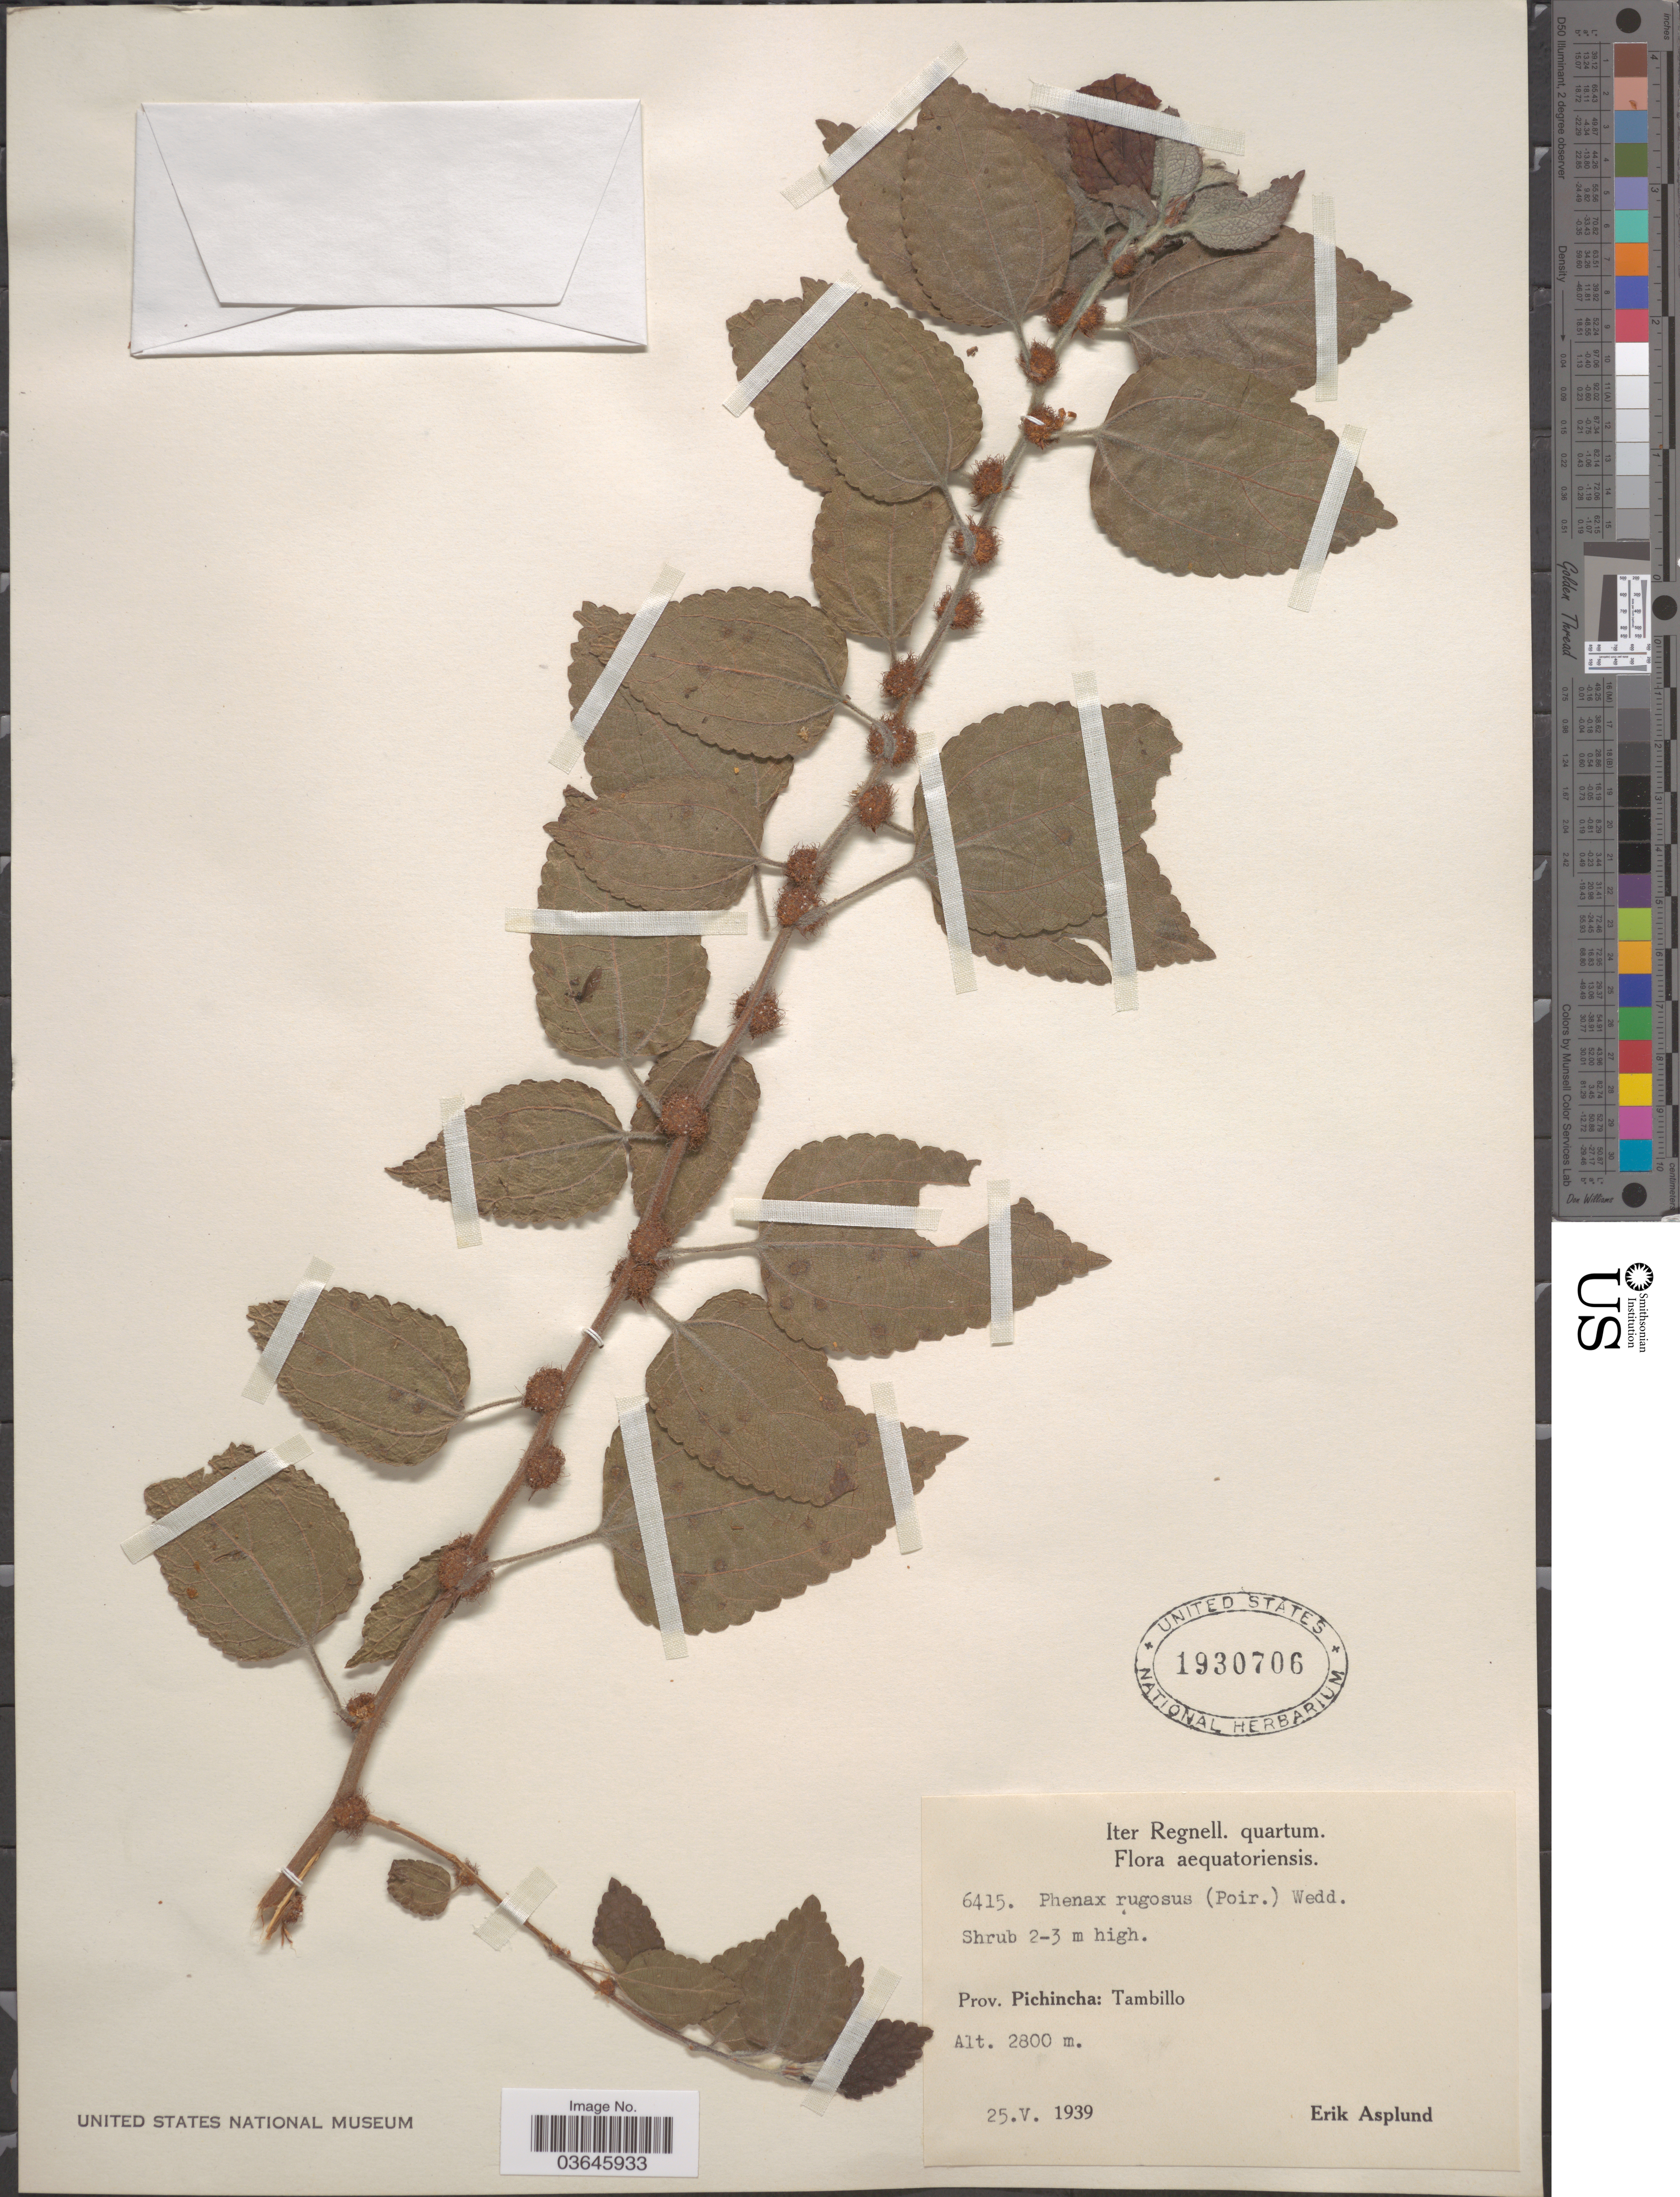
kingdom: Plantae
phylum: Tracheophyta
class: Magnoliopsida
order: Rosales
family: Urticaceae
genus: Phenax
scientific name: Phenax rugosus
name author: (Poir.) Wedd.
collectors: E. Asplund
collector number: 6415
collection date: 1939-05-25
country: Ecuador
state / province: Pichincha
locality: Tambillo.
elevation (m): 2800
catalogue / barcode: US 1930706